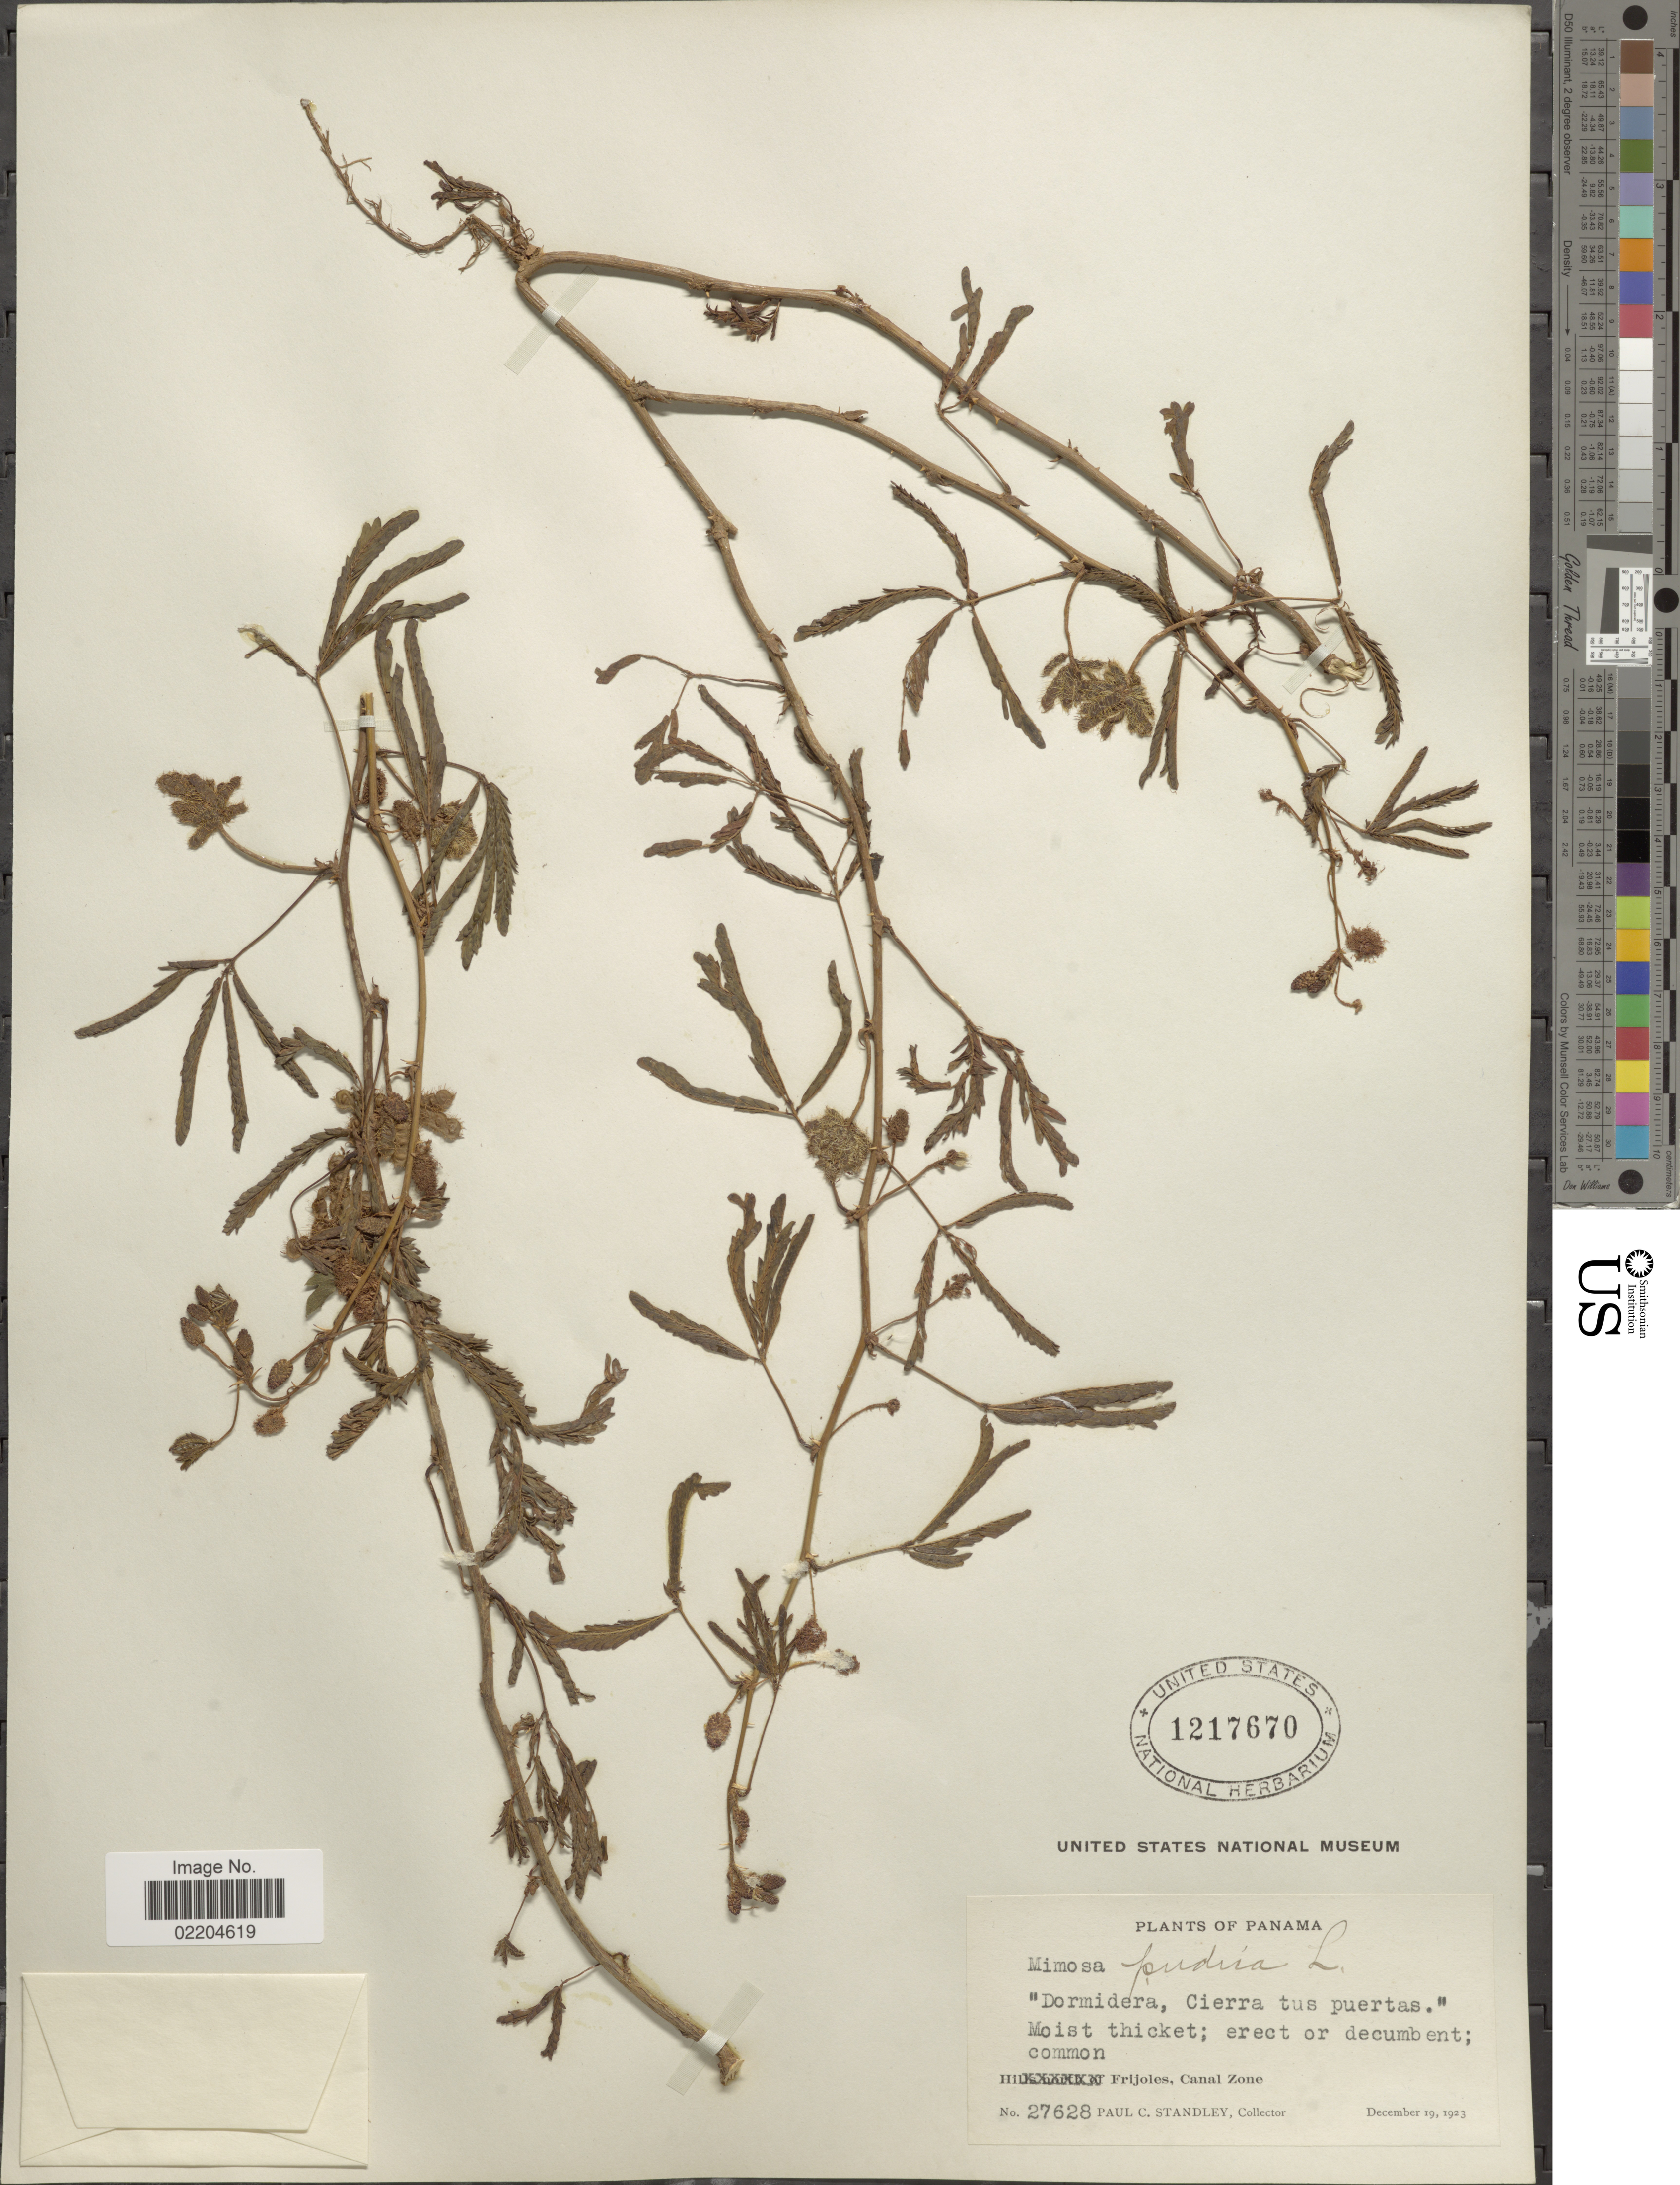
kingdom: Plantae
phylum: Tracheophyta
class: Magnoliopsida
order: Fabales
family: Fabaceae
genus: Mimosa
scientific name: Mimosa pudica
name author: L.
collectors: P. C. Standley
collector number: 27628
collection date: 1923-12-19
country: Panama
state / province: Colón / Panamá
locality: Frijoles, Canal Zone.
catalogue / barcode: US 1217670